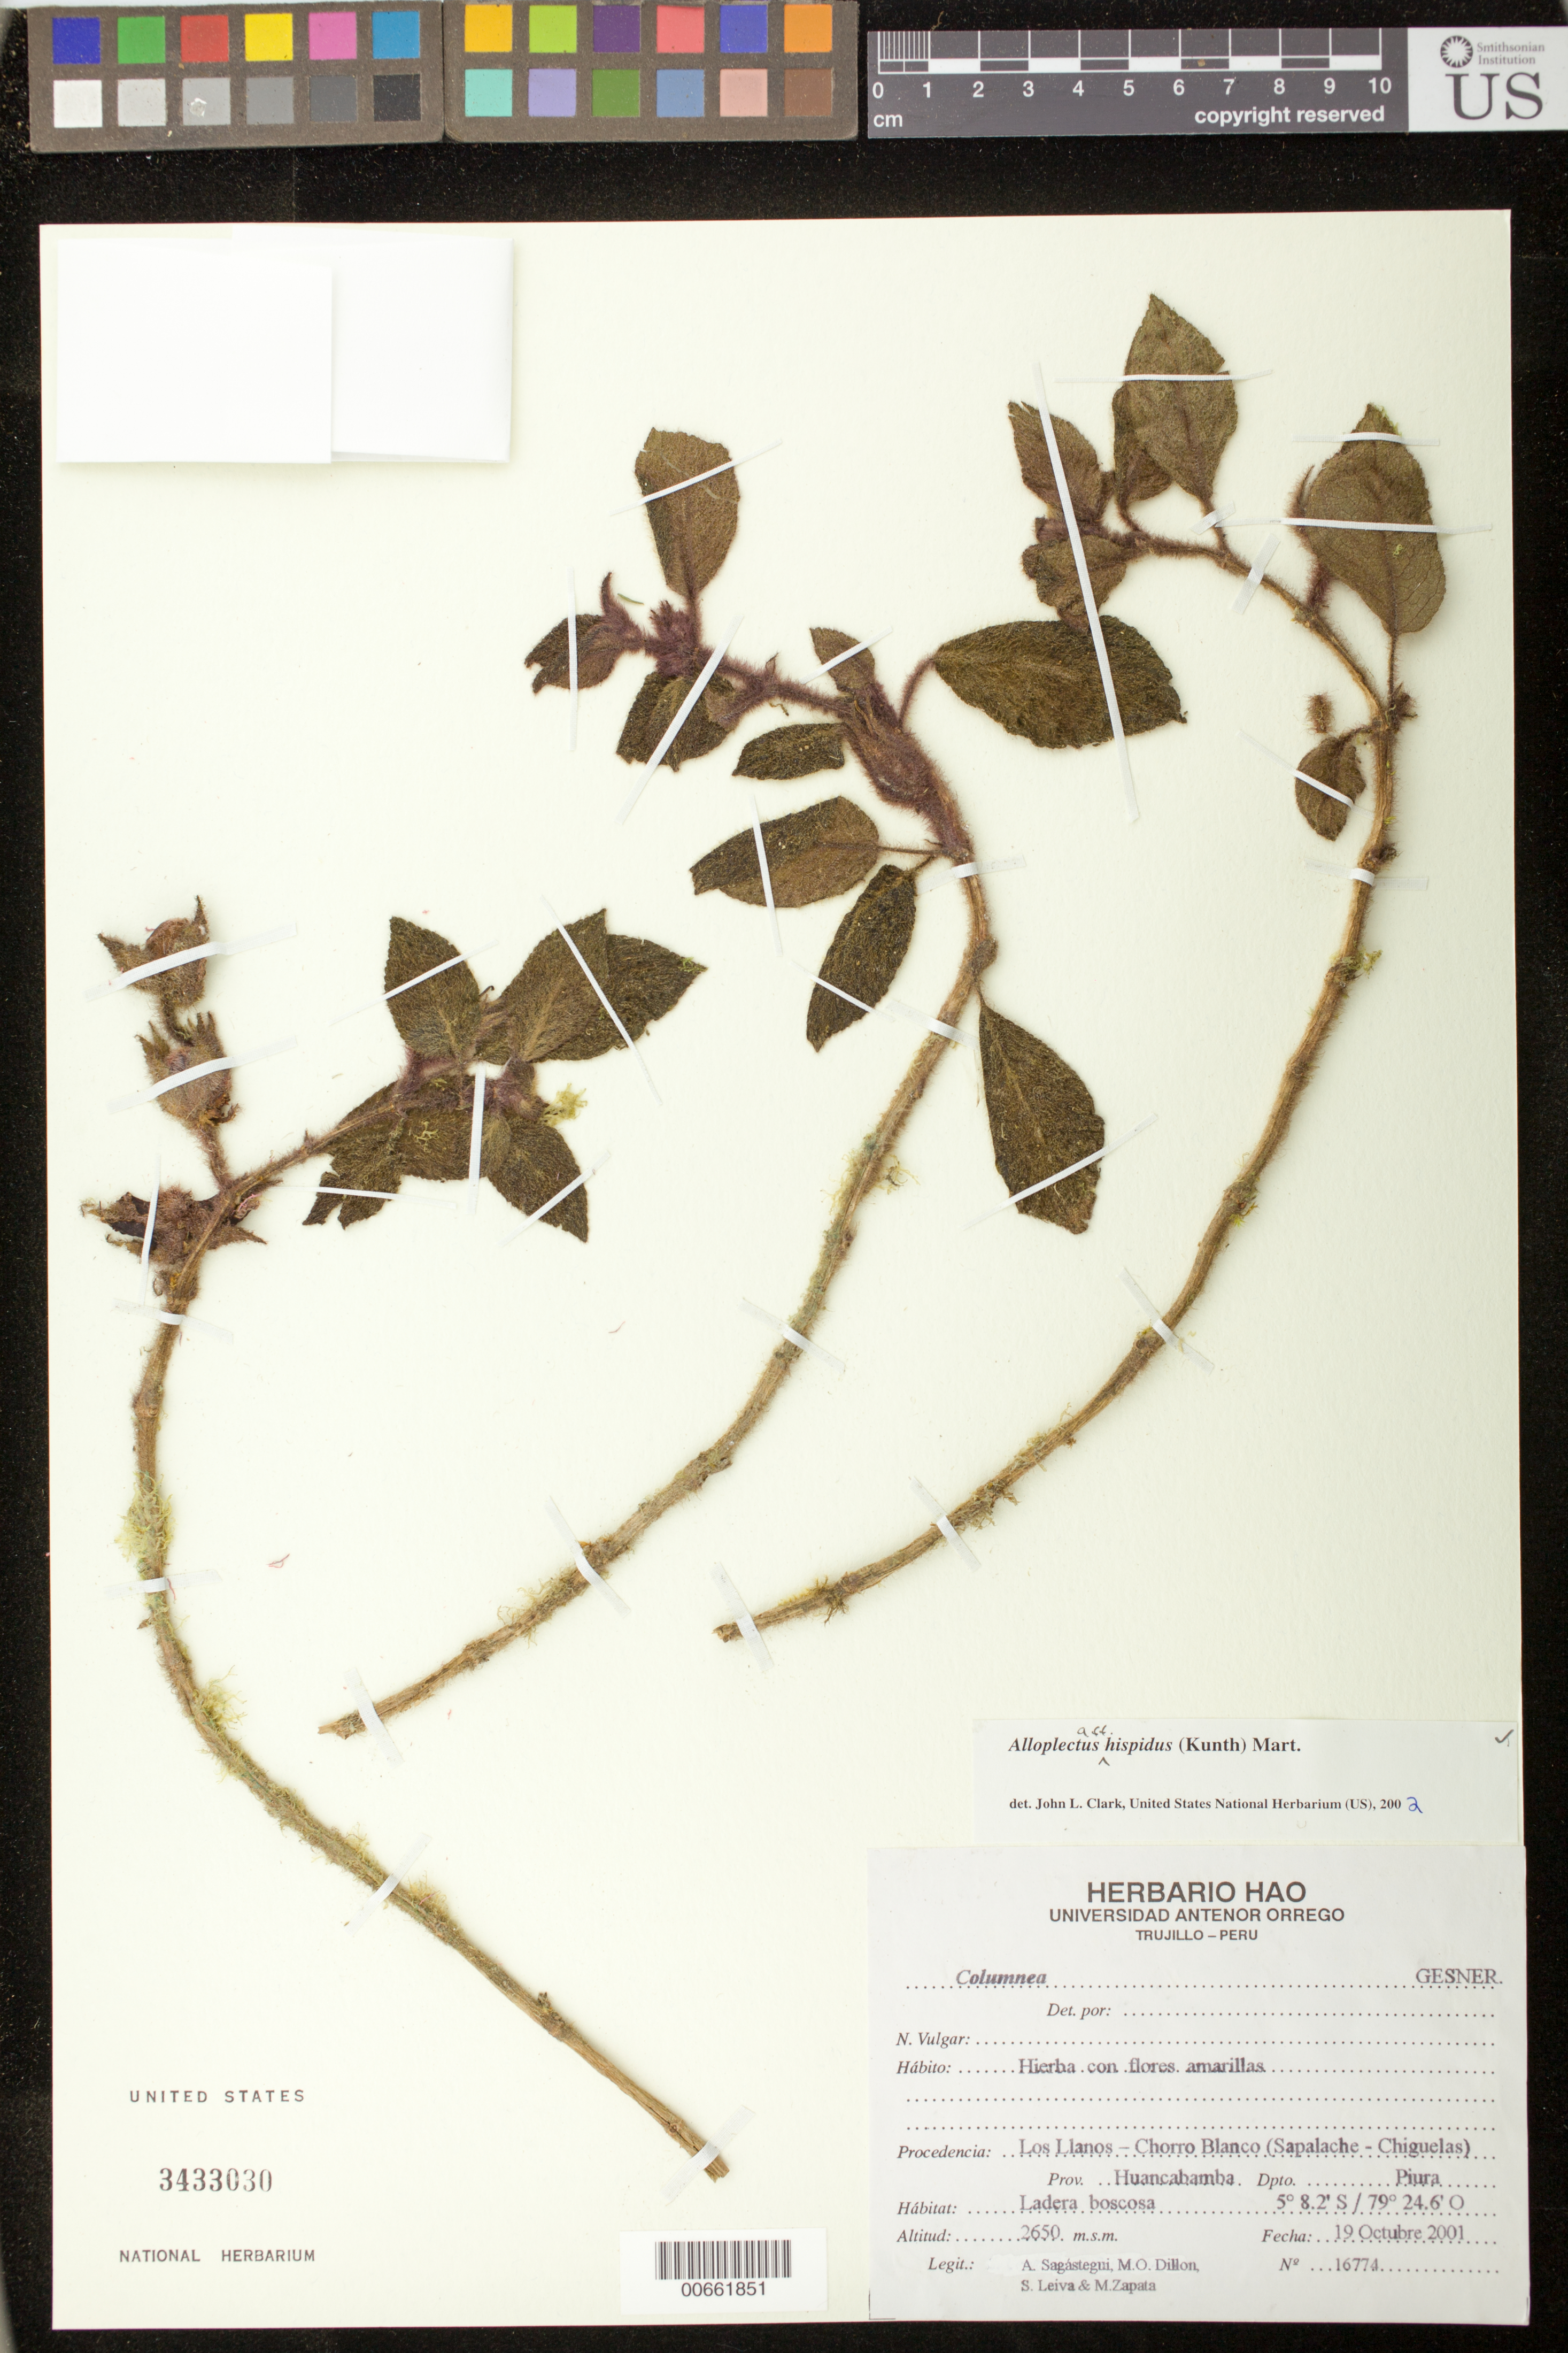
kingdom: Plantae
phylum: Tracheophyta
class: Magnoliopsida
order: Lamiales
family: Gesneriaceae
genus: Alloplectus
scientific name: Alloplectus hispidus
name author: (Kunth) Mart.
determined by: Clark, J. L., (SEL), The Marie Selby Botanical Garden (UNITED STATES)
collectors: A. Sagástegui A., M. O. Dillon, S. Leiva & M. Zapata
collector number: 16774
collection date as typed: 19 Oct 2001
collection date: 2001-10-19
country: Peru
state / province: Piura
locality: Prov. Huancabamba, Los Llanos-Chorro Blanco (Sapalache-Chiguelas)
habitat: Ladera boscosa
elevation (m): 2650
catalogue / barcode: US 3433030